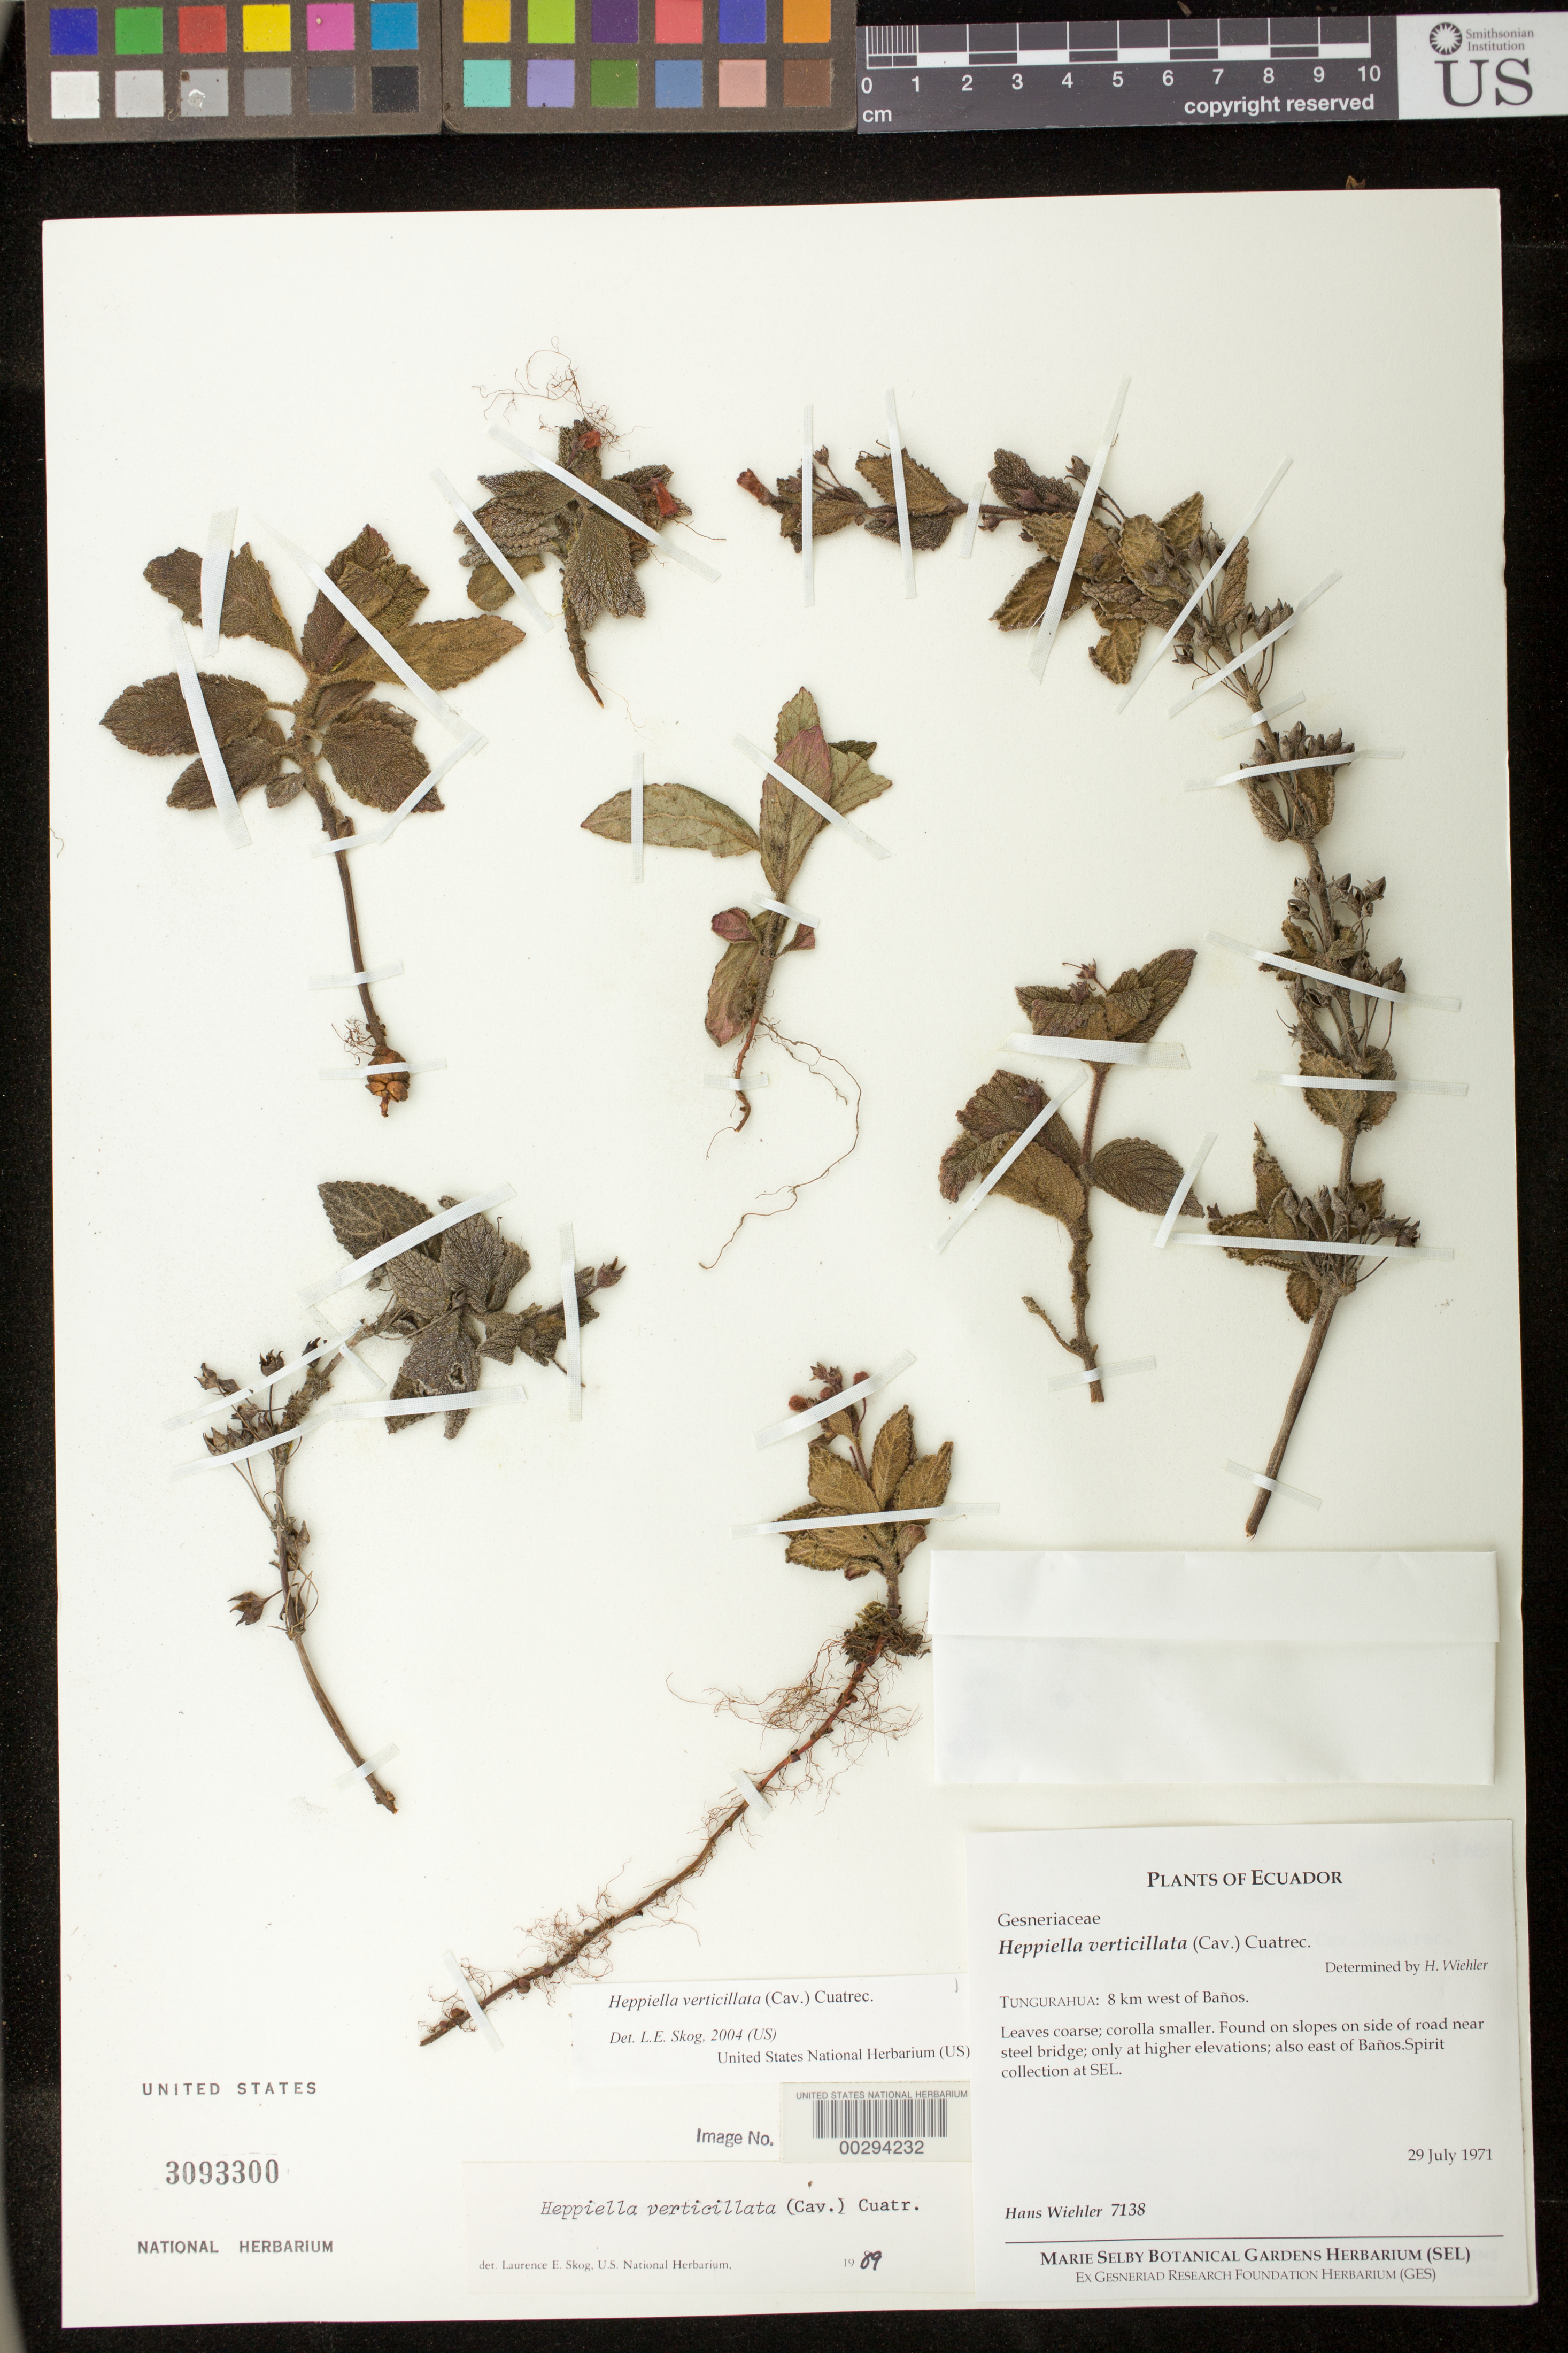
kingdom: Plantae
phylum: Tracheophyta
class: Magnoliopsida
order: Lamiales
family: Gesneriaceae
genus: Heppiella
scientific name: Heppiella verticillata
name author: (Cav.) Cuatrec.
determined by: Skog, Laurence E.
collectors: H. J. Wiehler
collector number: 7138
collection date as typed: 29 Jul 1971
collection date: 1971-07-29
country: Ecuador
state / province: Tungurahua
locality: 8 km west of Banos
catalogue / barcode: US 3093300